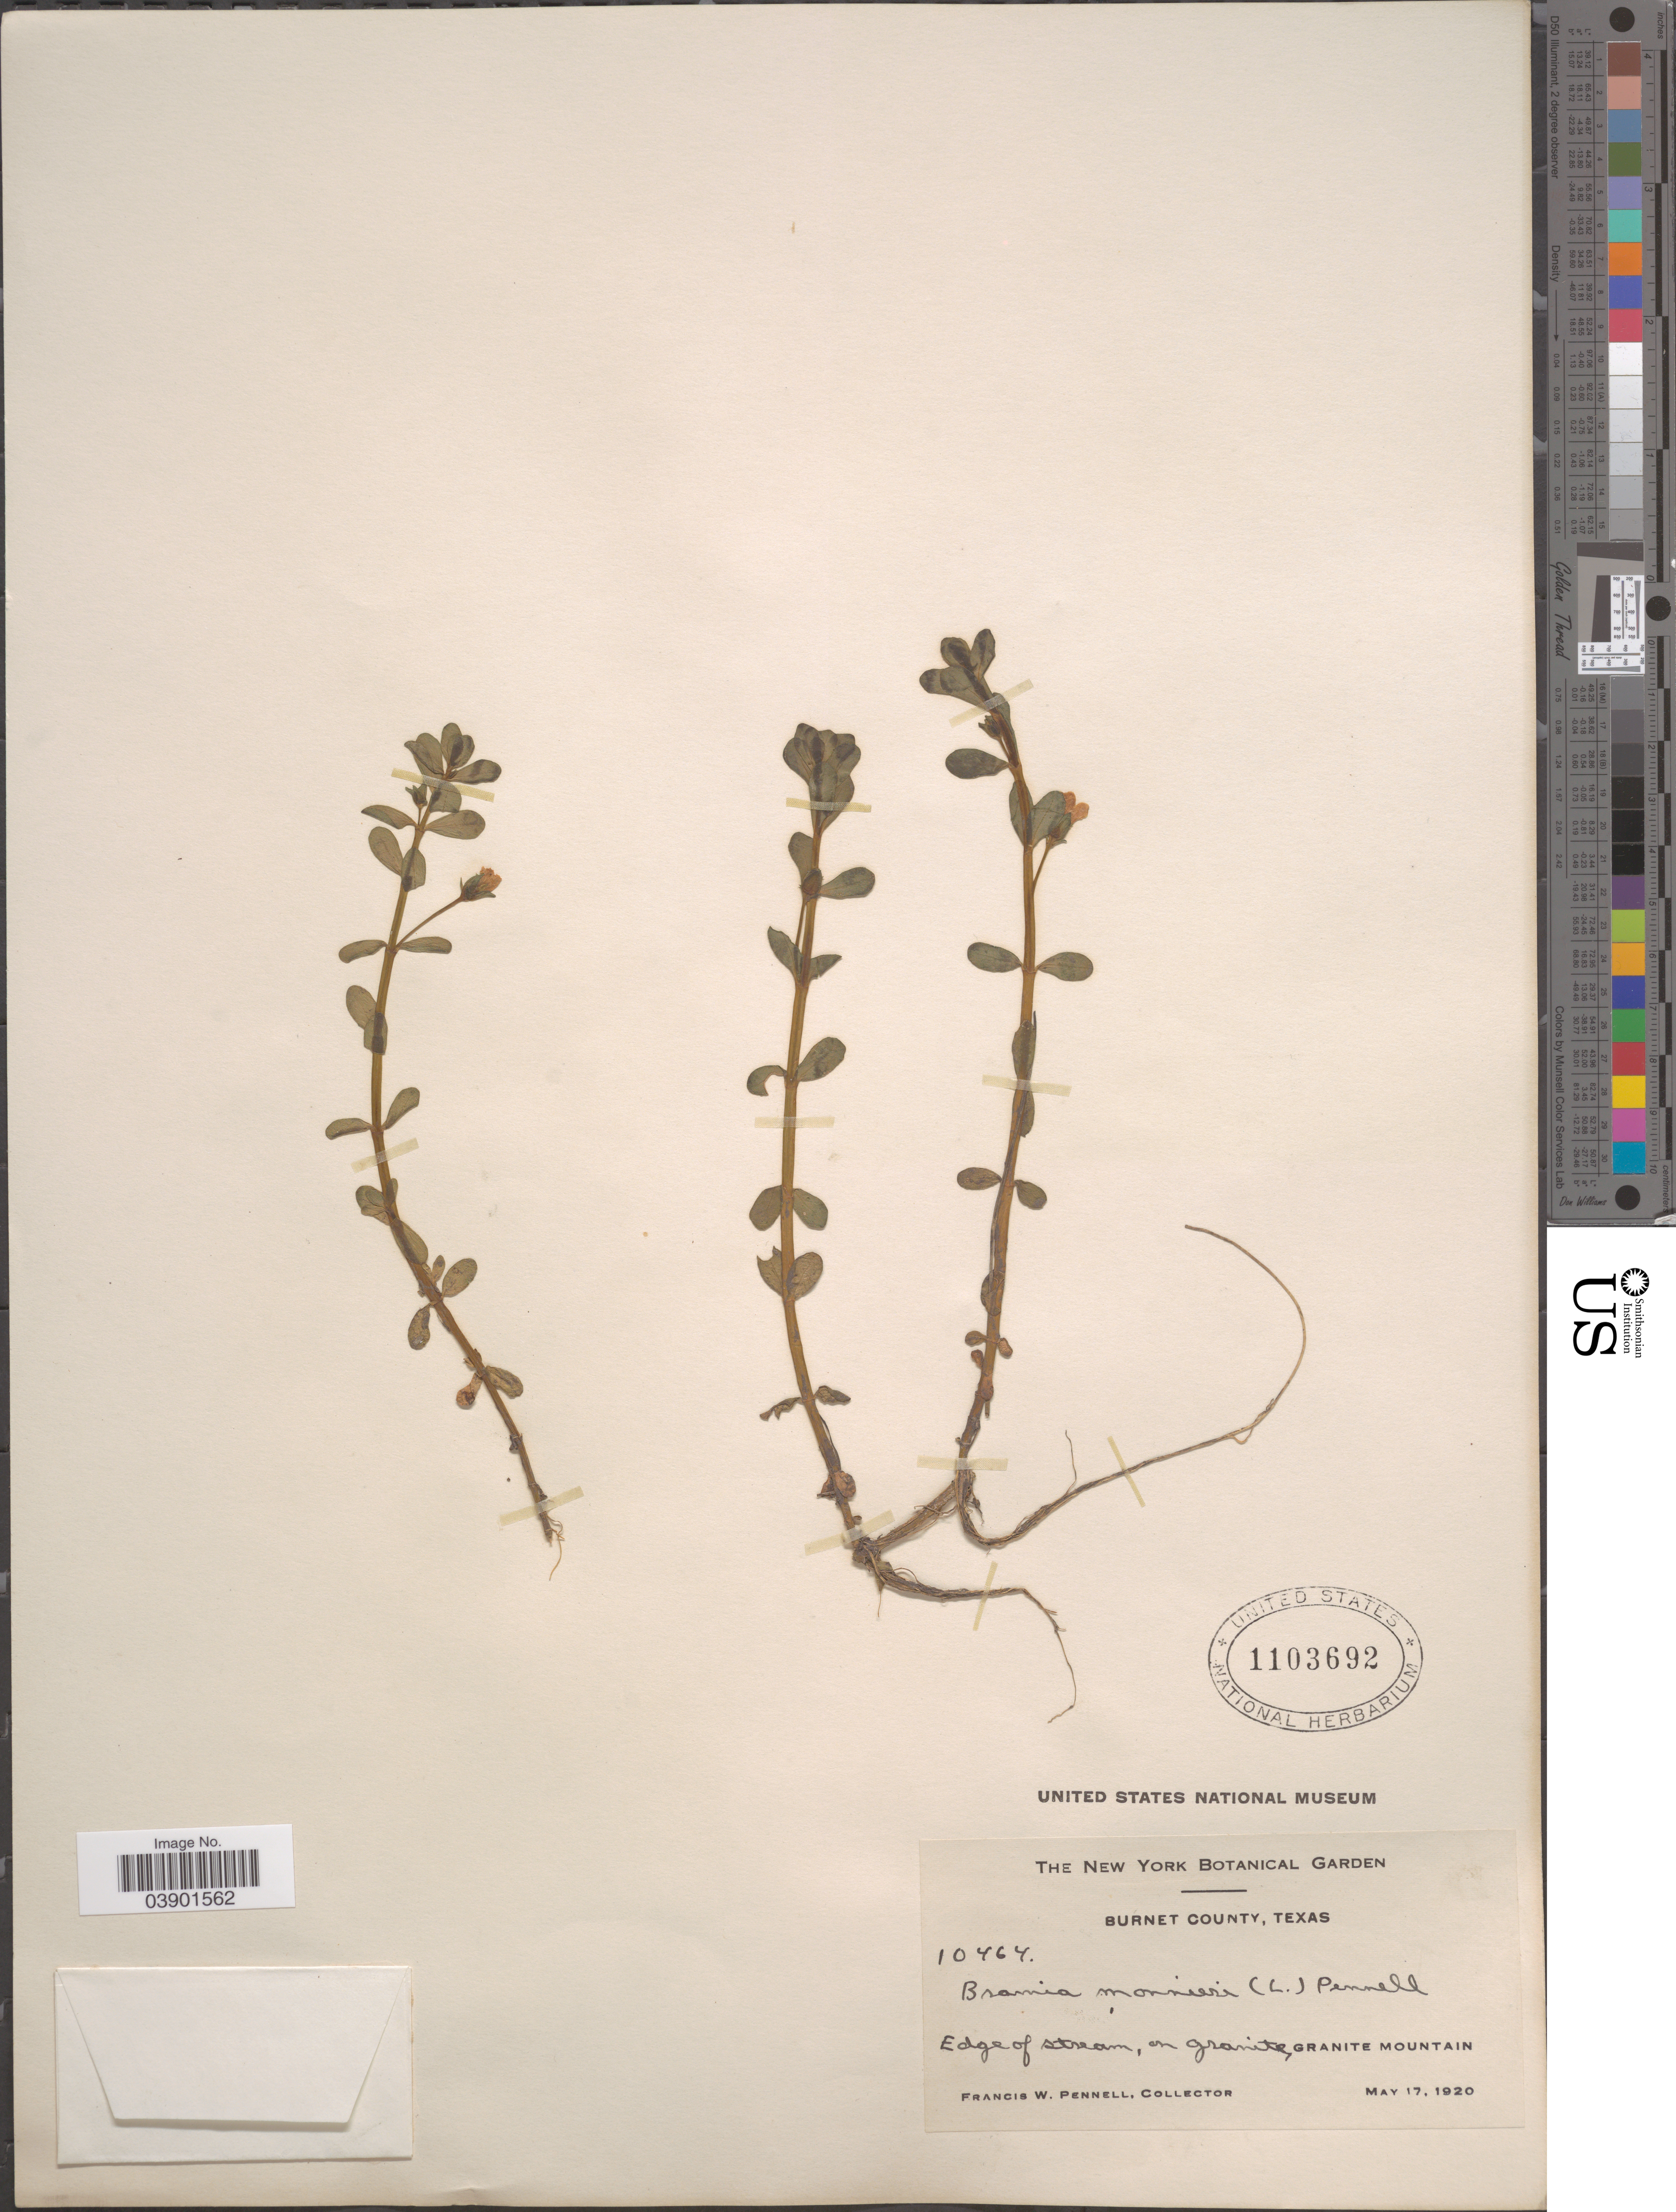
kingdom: Plantae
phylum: Tracheophyta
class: Magnoliopsida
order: Lamiales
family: Plantaginaceae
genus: Bacopa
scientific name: Bacopa monnieri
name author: (L.) Pennell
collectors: F. W. Pennell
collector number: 10464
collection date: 1920-05-17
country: United States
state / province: Texas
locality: Burnet County. Granite Mountain.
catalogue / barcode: US 1103692